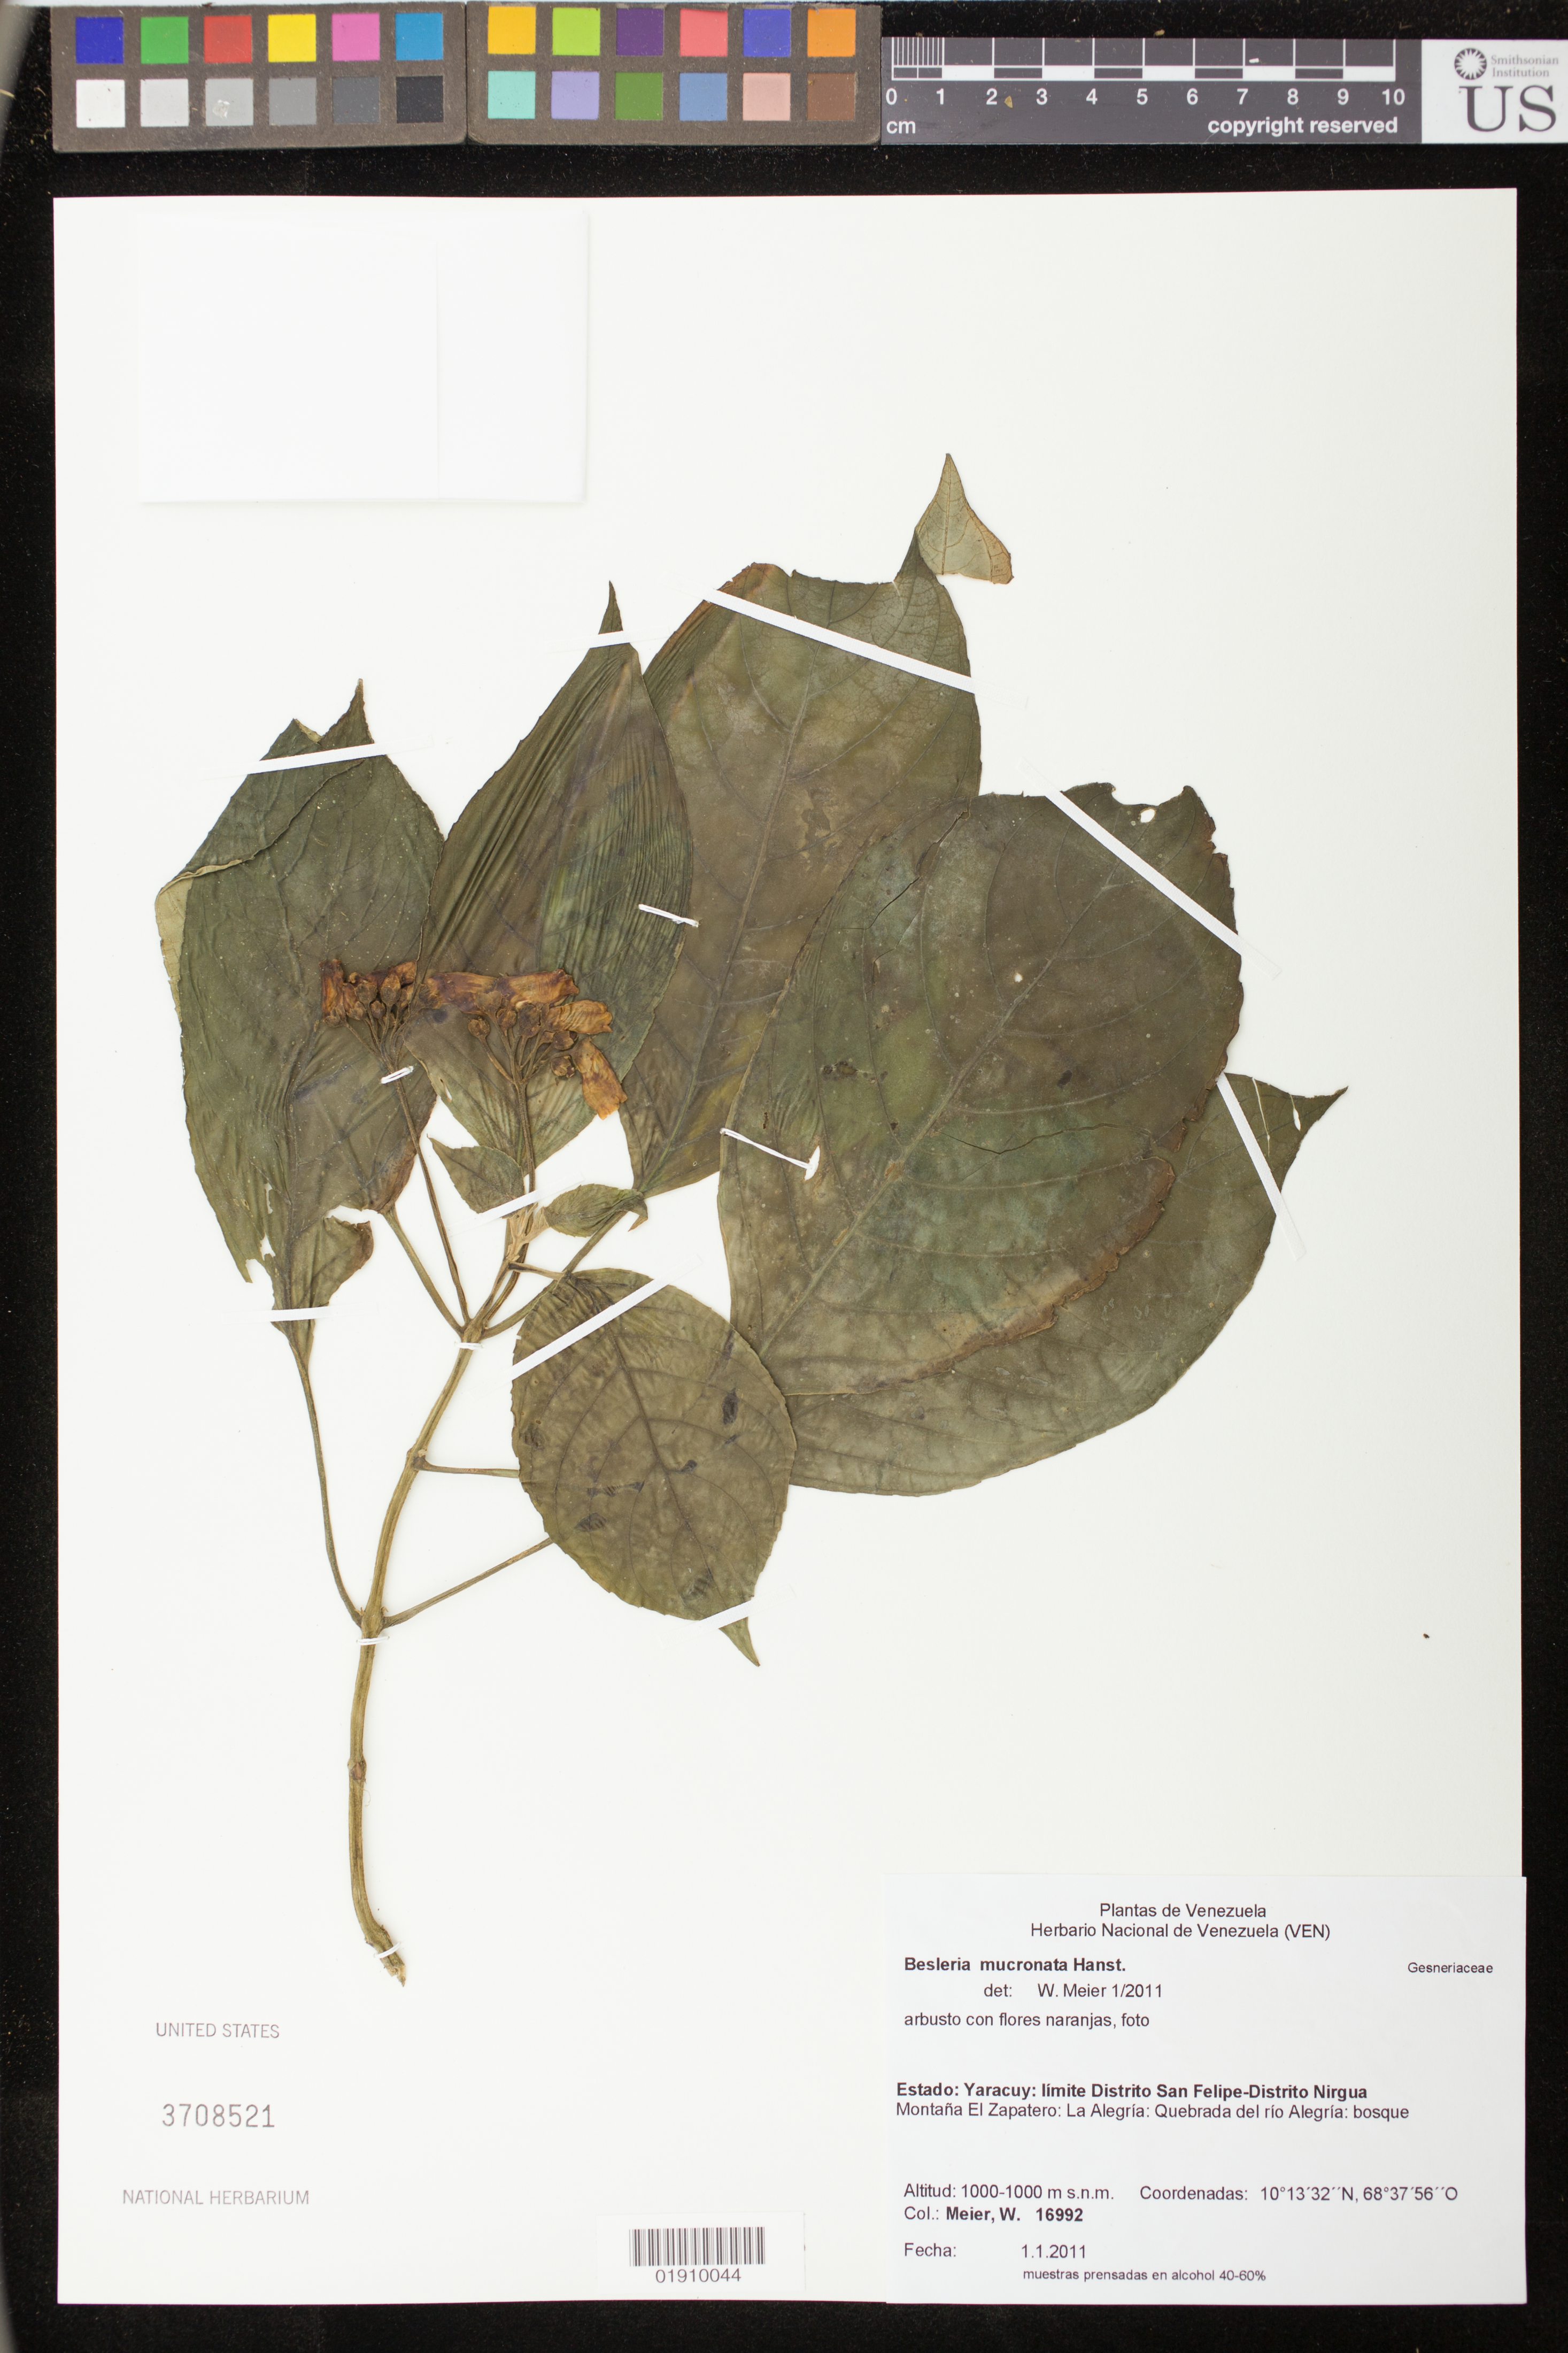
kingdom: Plantae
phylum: Tracheophyta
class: Magnoliopsida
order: Lamiales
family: Gesneriaceae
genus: Besleria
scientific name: Besleria mucronata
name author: Hanst.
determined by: Meier, Winfried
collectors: W. Meier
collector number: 16992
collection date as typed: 1.1.2011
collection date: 2011-01-01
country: Venezuela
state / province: Yaracuy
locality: Estado: Yaracuy: limite Distrito San Felipe-Distrito Nirgua, Montana El Zapatero: La Alegria: Quebrada del rio Alegria: bosque.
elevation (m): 1000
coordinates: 10 13 32 N, 68 37 56 O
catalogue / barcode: US 3708521